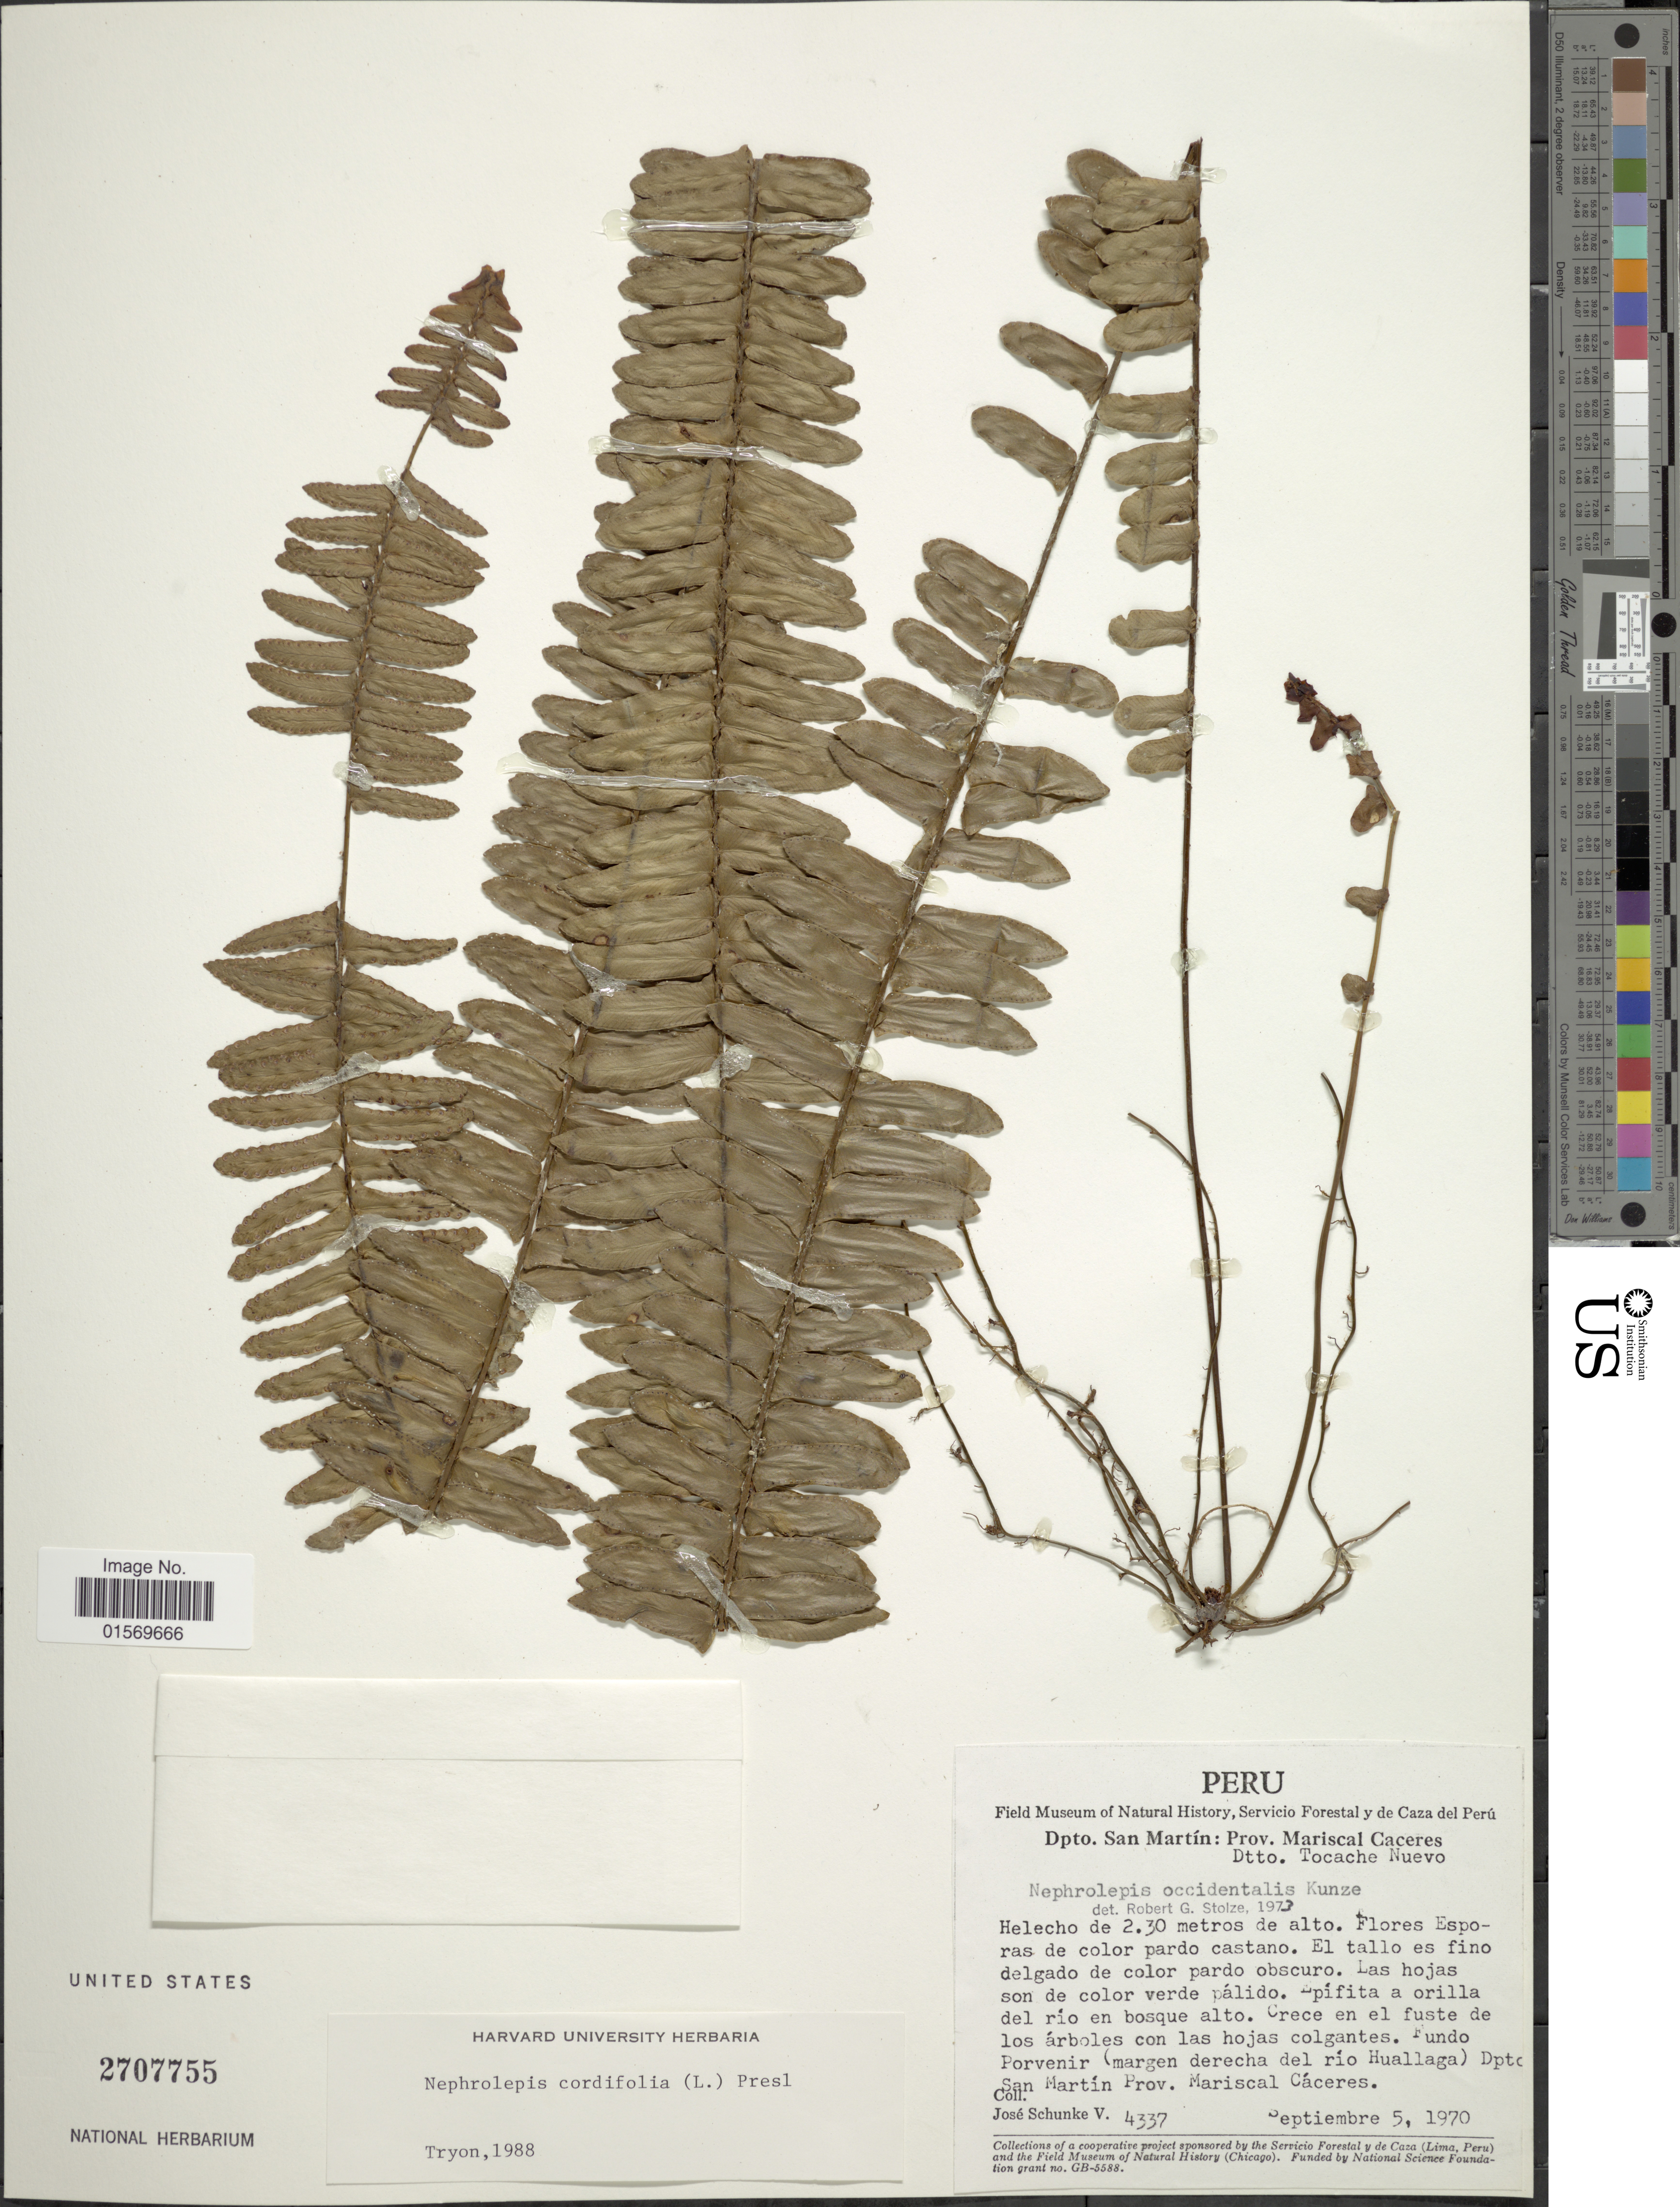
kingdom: Plantae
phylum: Tracheophyta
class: Polypodiopsida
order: Polypodiales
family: Nephrolepidaceae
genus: Nephrolepis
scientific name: Nephrolepis cordifolia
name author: (L.) C. Presl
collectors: J. Schunke Vigo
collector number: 4337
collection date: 1970-09-05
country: Peru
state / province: San Martín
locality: Prov. Mariscal Caceres, Dtto. Tocache Nuevo, crece en el fuste de los arboles con las hojas colgantes, Fundo Porvenir (margen derecha del rio Huallaga).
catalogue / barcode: US 2707755